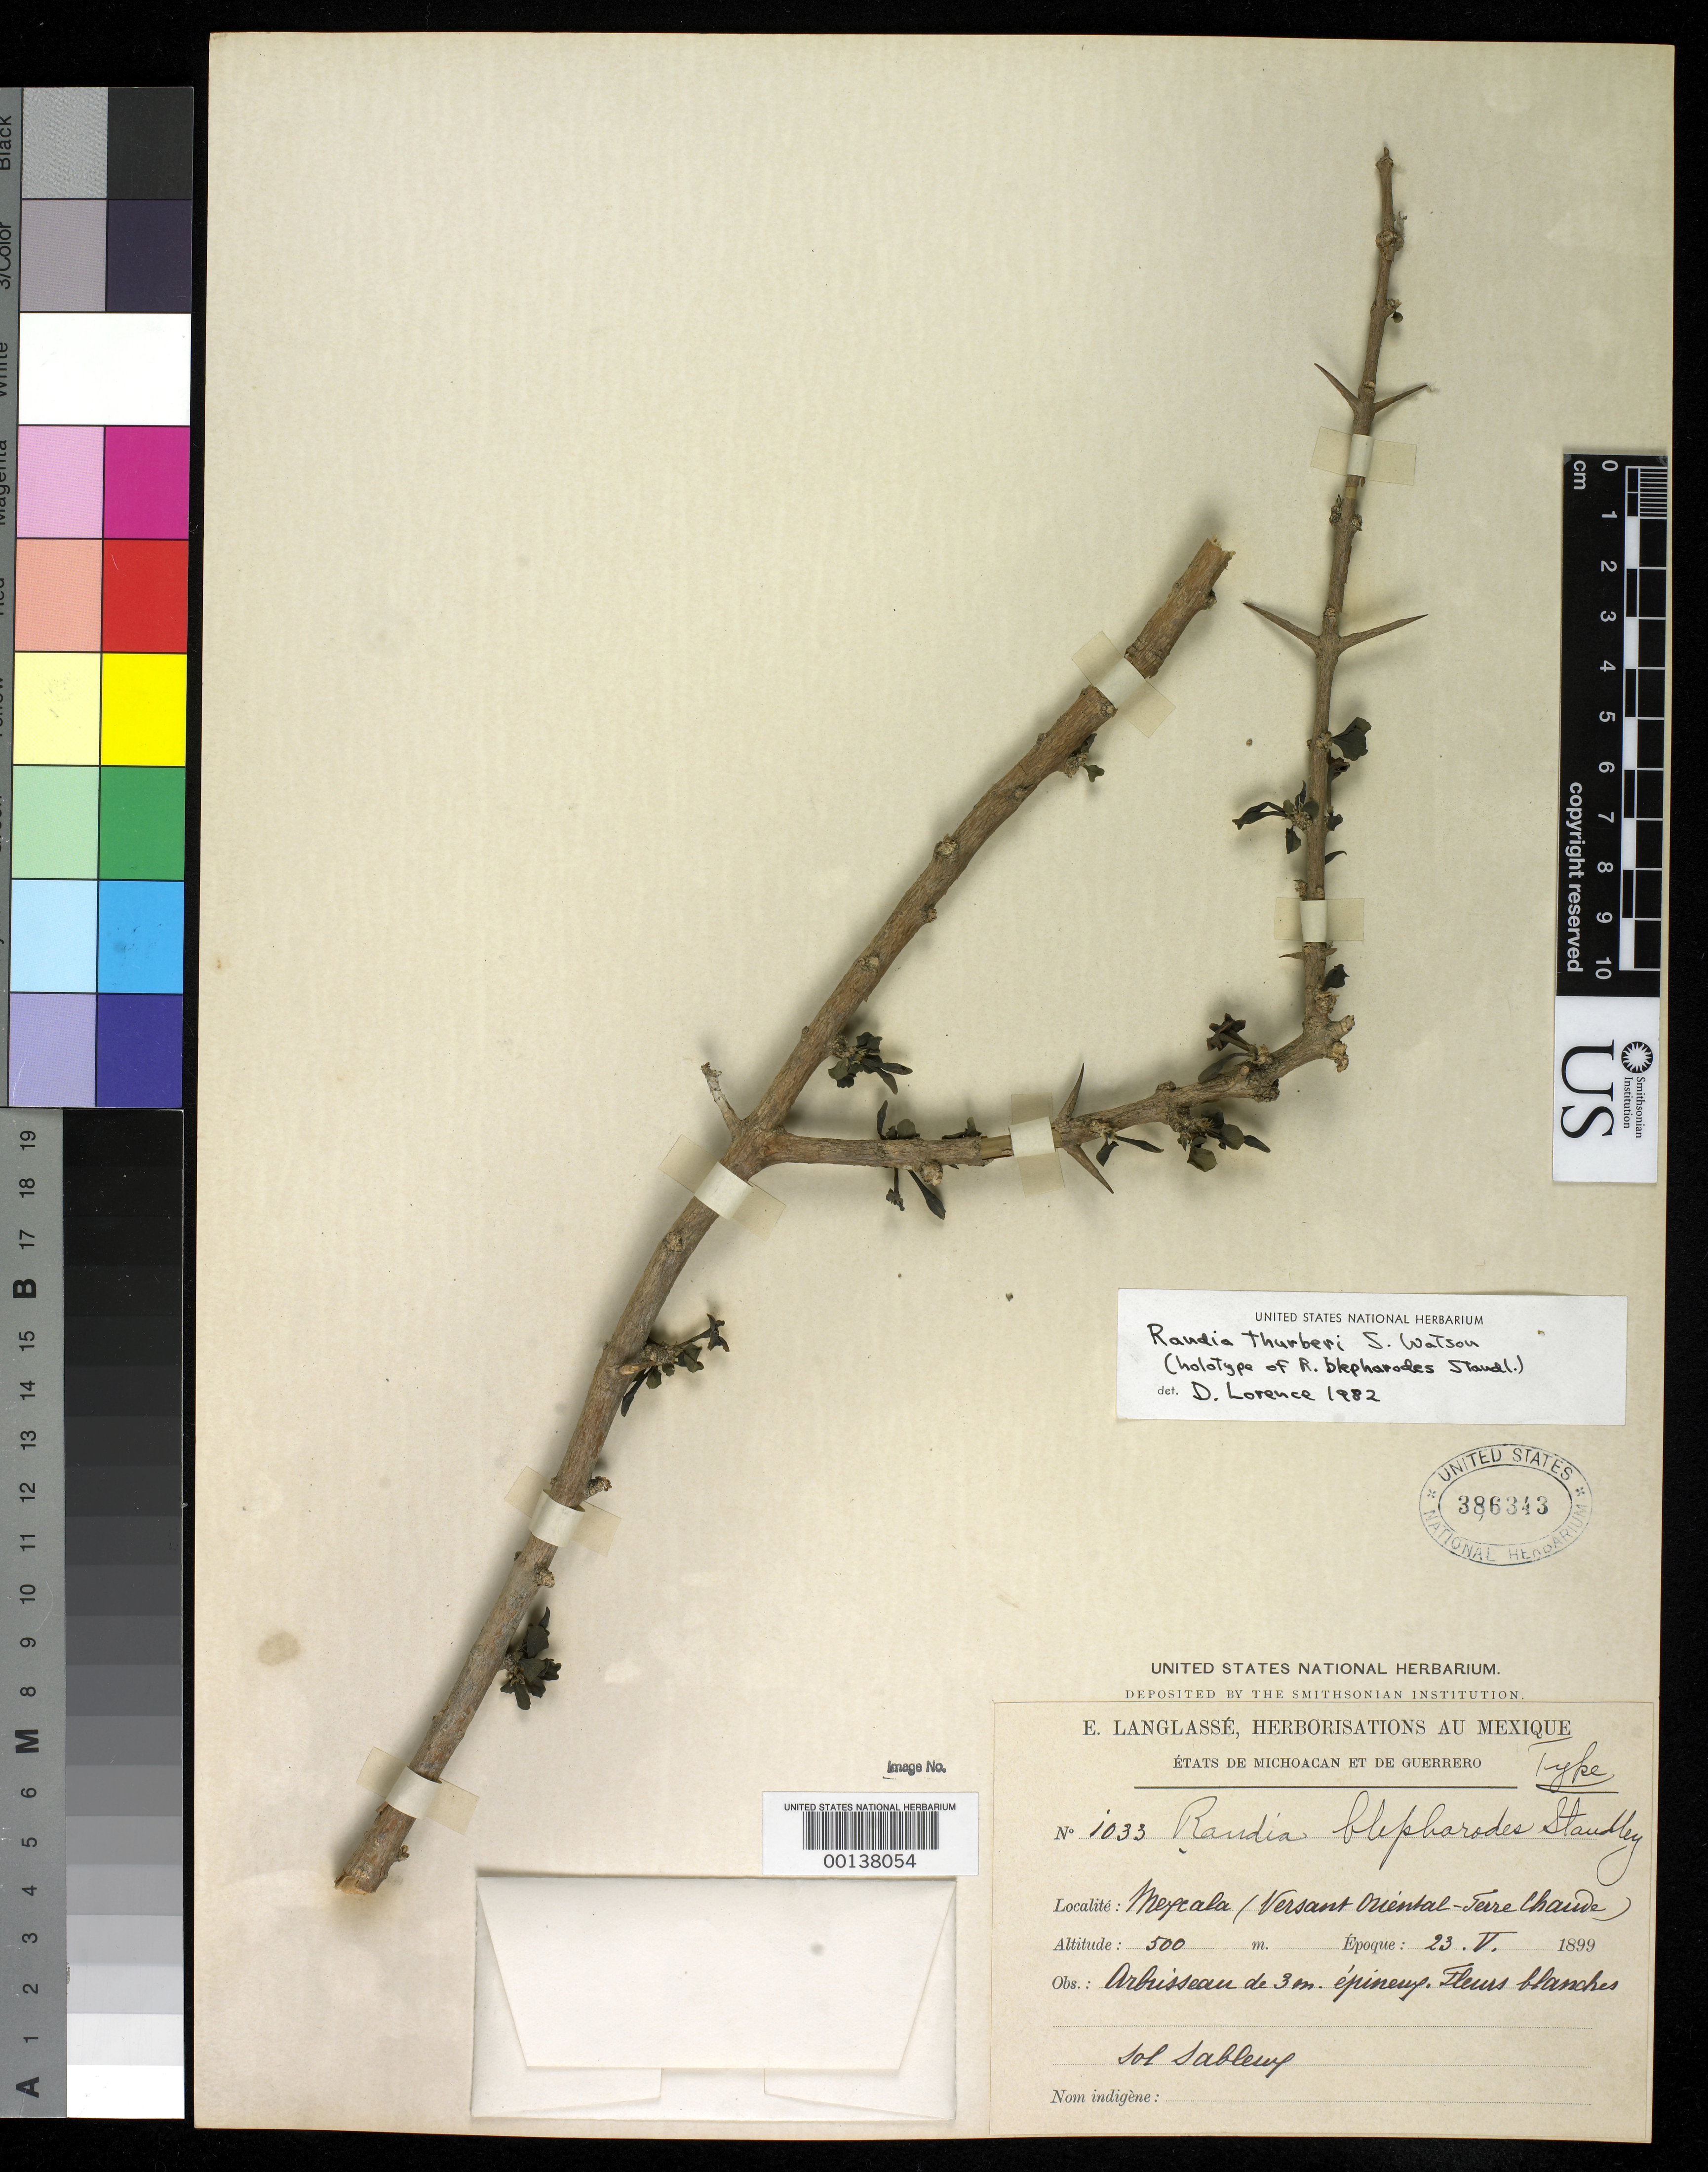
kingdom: Plantae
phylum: Tracheophyta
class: Magnoliopsida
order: Gentianales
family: Rubiaceae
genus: Randia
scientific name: Randia blepharodes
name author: Standl.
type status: Holotype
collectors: E. Langlassé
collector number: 1033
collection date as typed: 23 May 1899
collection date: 1899-05-23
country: Mexico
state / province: Guerrero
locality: Mexcala.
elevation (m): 500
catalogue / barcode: US 386343